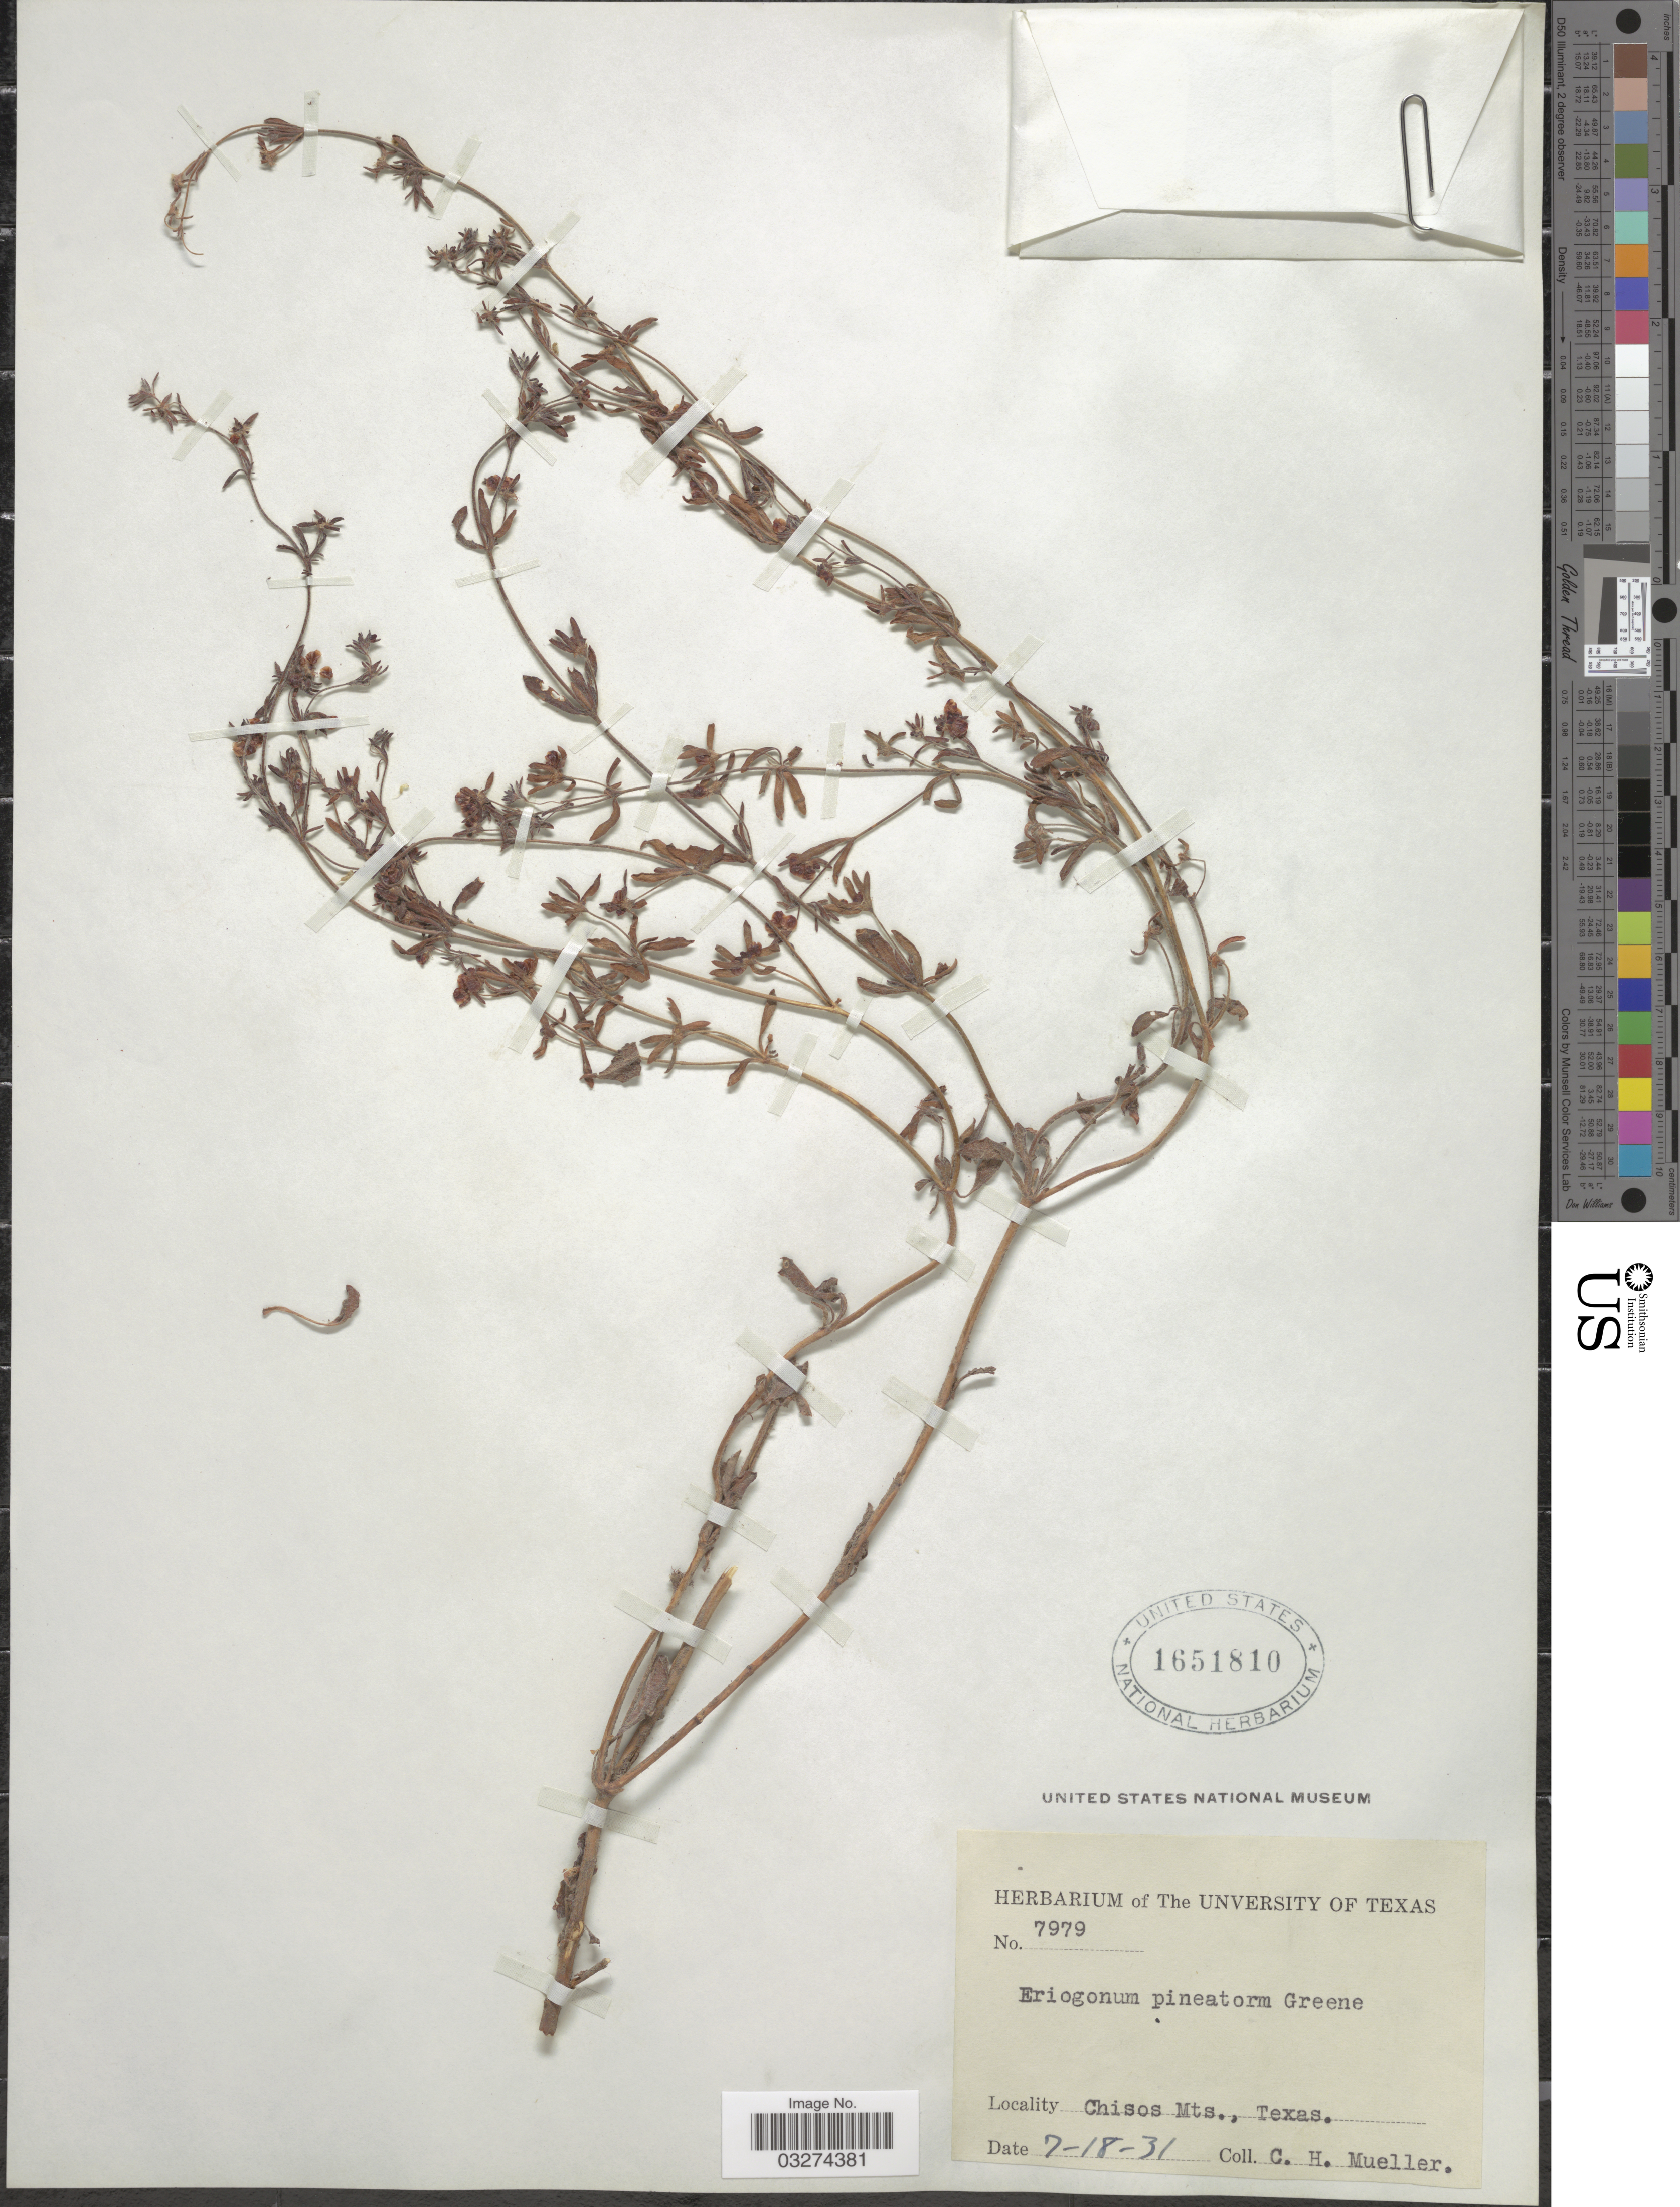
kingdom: Plantae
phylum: Tracheophyta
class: Magnoliopsida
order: Caryophyllales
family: Polygonaceae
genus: Eriogonum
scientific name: Eriogonum abertianum var. ruberrimum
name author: (Gand.) Gand.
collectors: C. H. Mueller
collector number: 7979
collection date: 1931-07-18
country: United States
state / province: Texas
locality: Chisos Mts.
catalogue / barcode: US 1651810